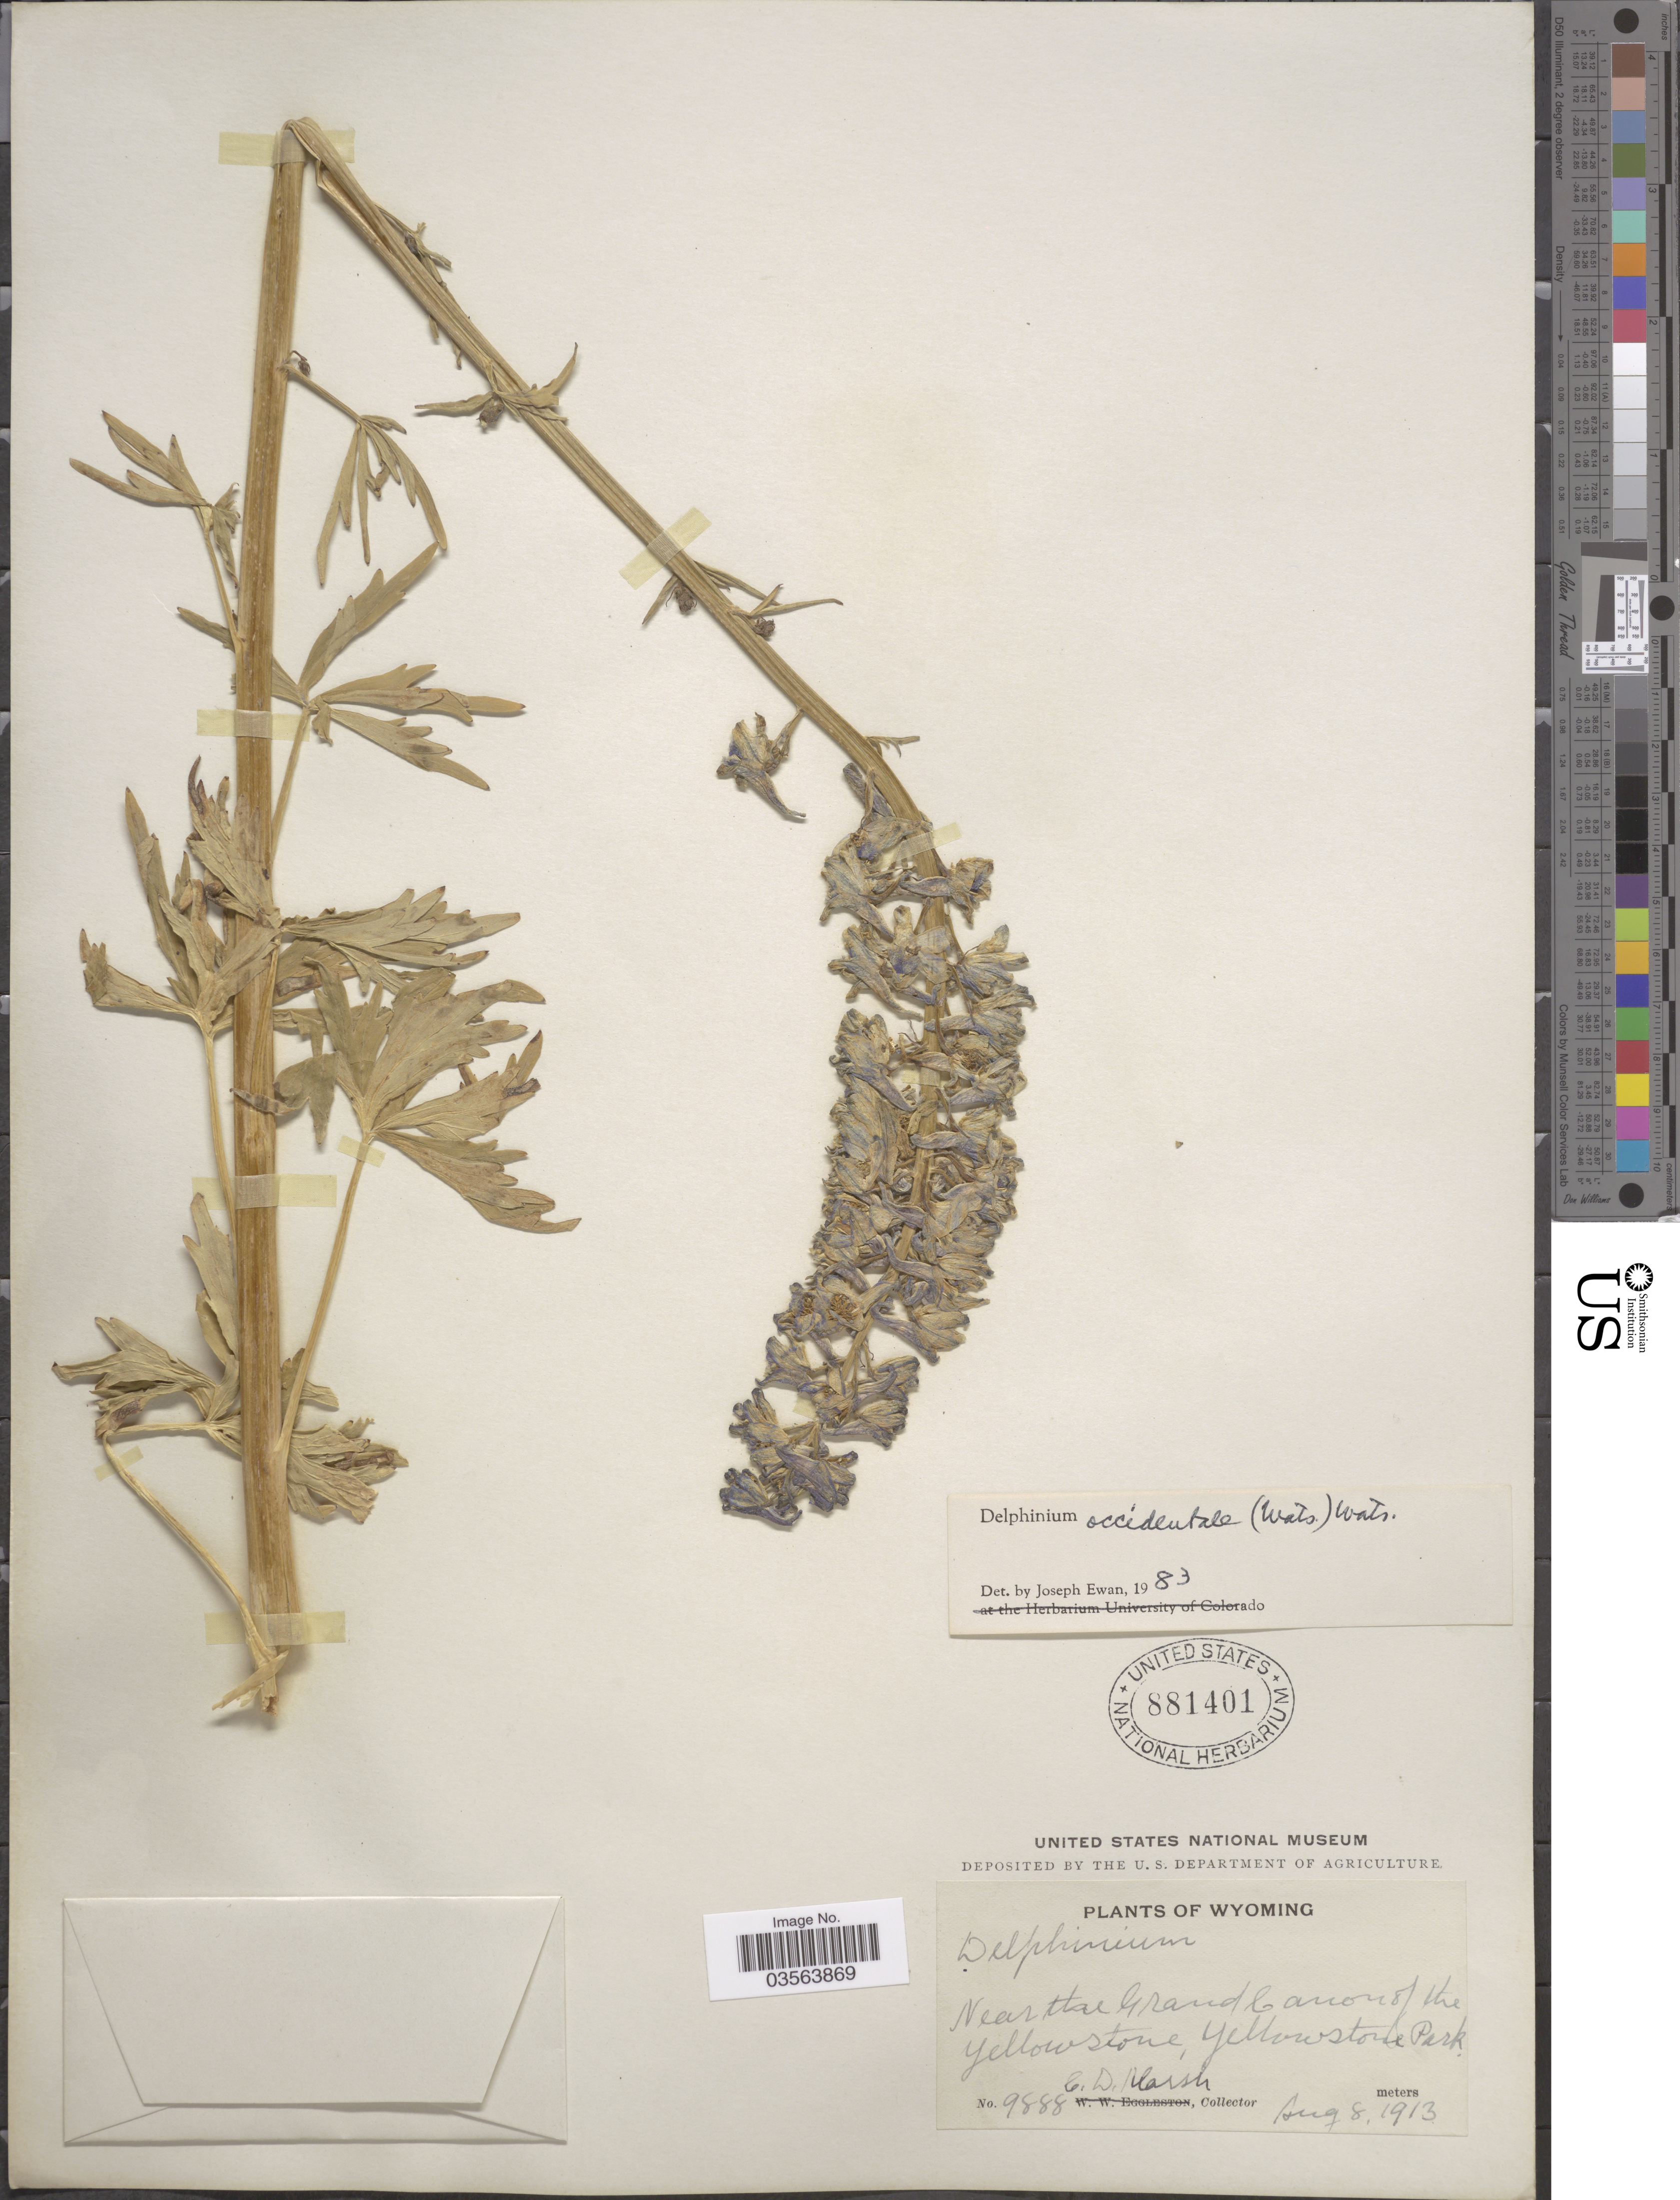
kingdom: Plantae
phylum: Tracheophyta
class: Magnoliopsida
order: Ranunculales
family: Ranunculaceae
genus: Delphinium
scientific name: Delphinium x occidentale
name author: (S. Watson) S. Watson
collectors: C. D. Marsh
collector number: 9888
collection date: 1913-08-08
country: United States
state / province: Wyoming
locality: Near the Grand Canon of the Yellowstone, Yellowstone Park.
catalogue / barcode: US 881401